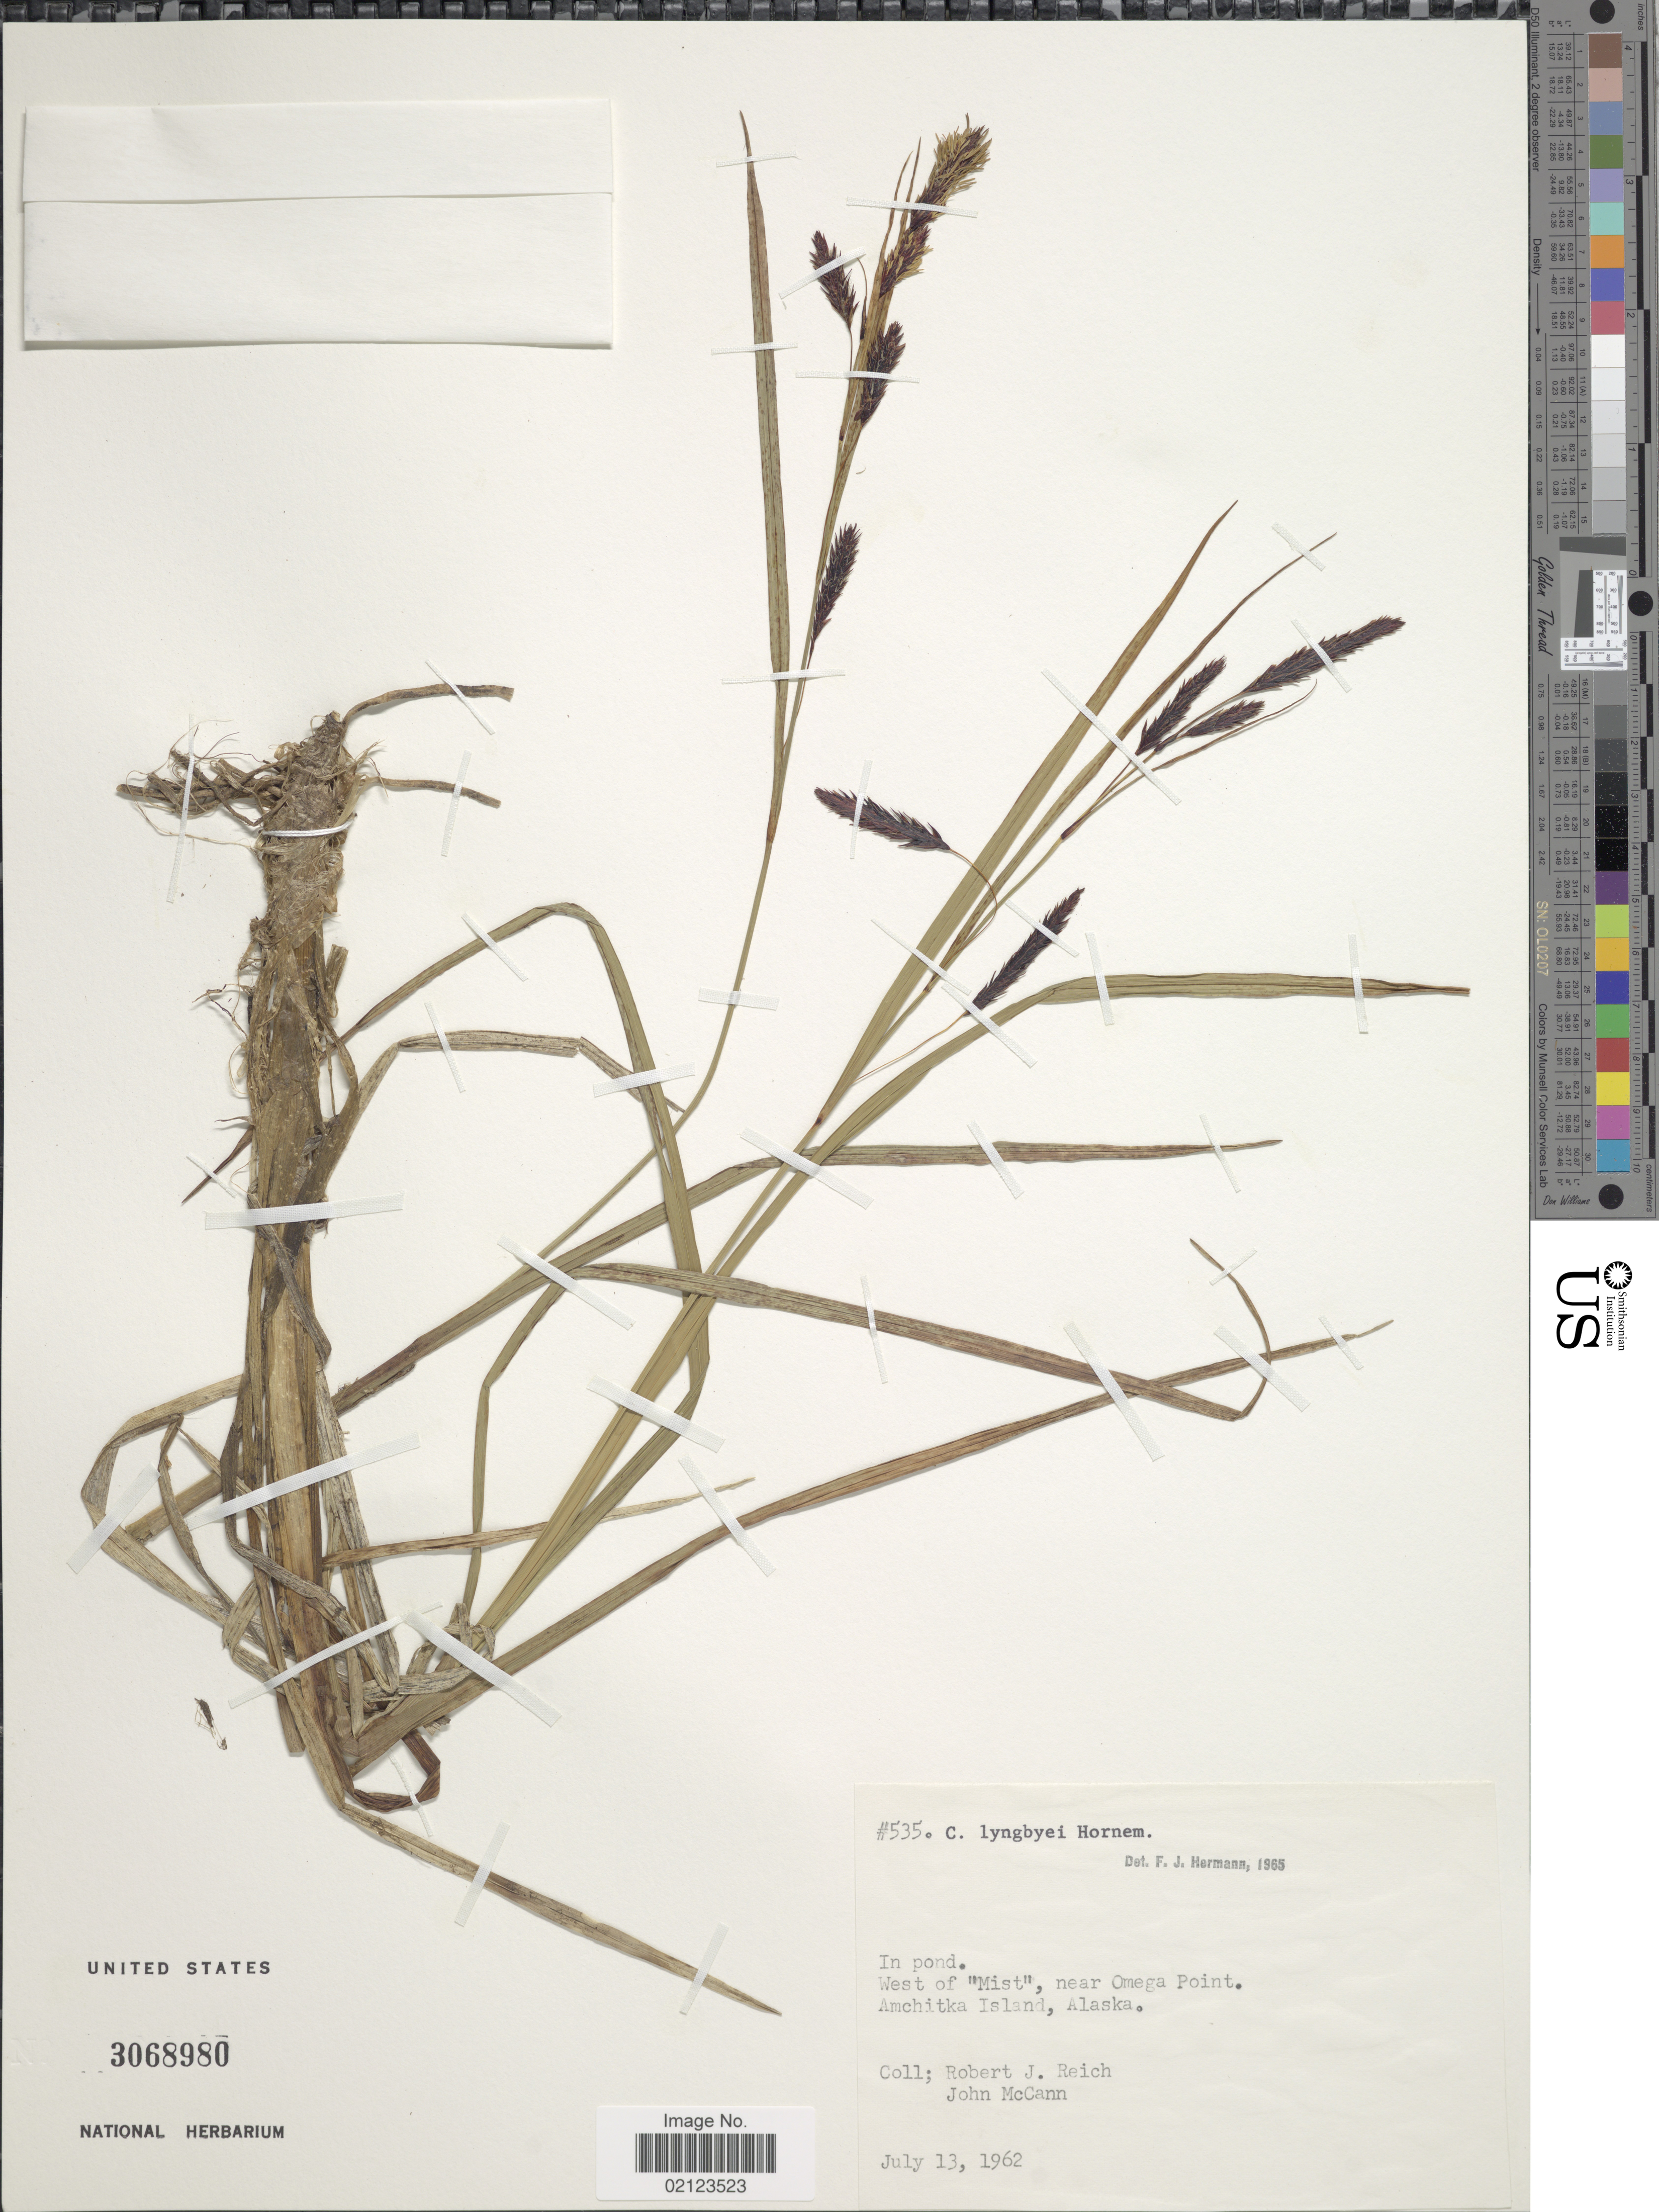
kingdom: Plantae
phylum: Tracheophyta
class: Liliopsida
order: Poales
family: Cyperaceae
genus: Carex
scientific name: Carex lyngbyei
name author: Hornem.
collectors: R. Reich & J. McCann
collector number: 535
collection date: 1962-07-13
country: United States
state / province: Alaska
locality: In pond. West of "Mist", near Omega Point. Amchitka Island, Alaska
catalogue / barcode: US 3068980